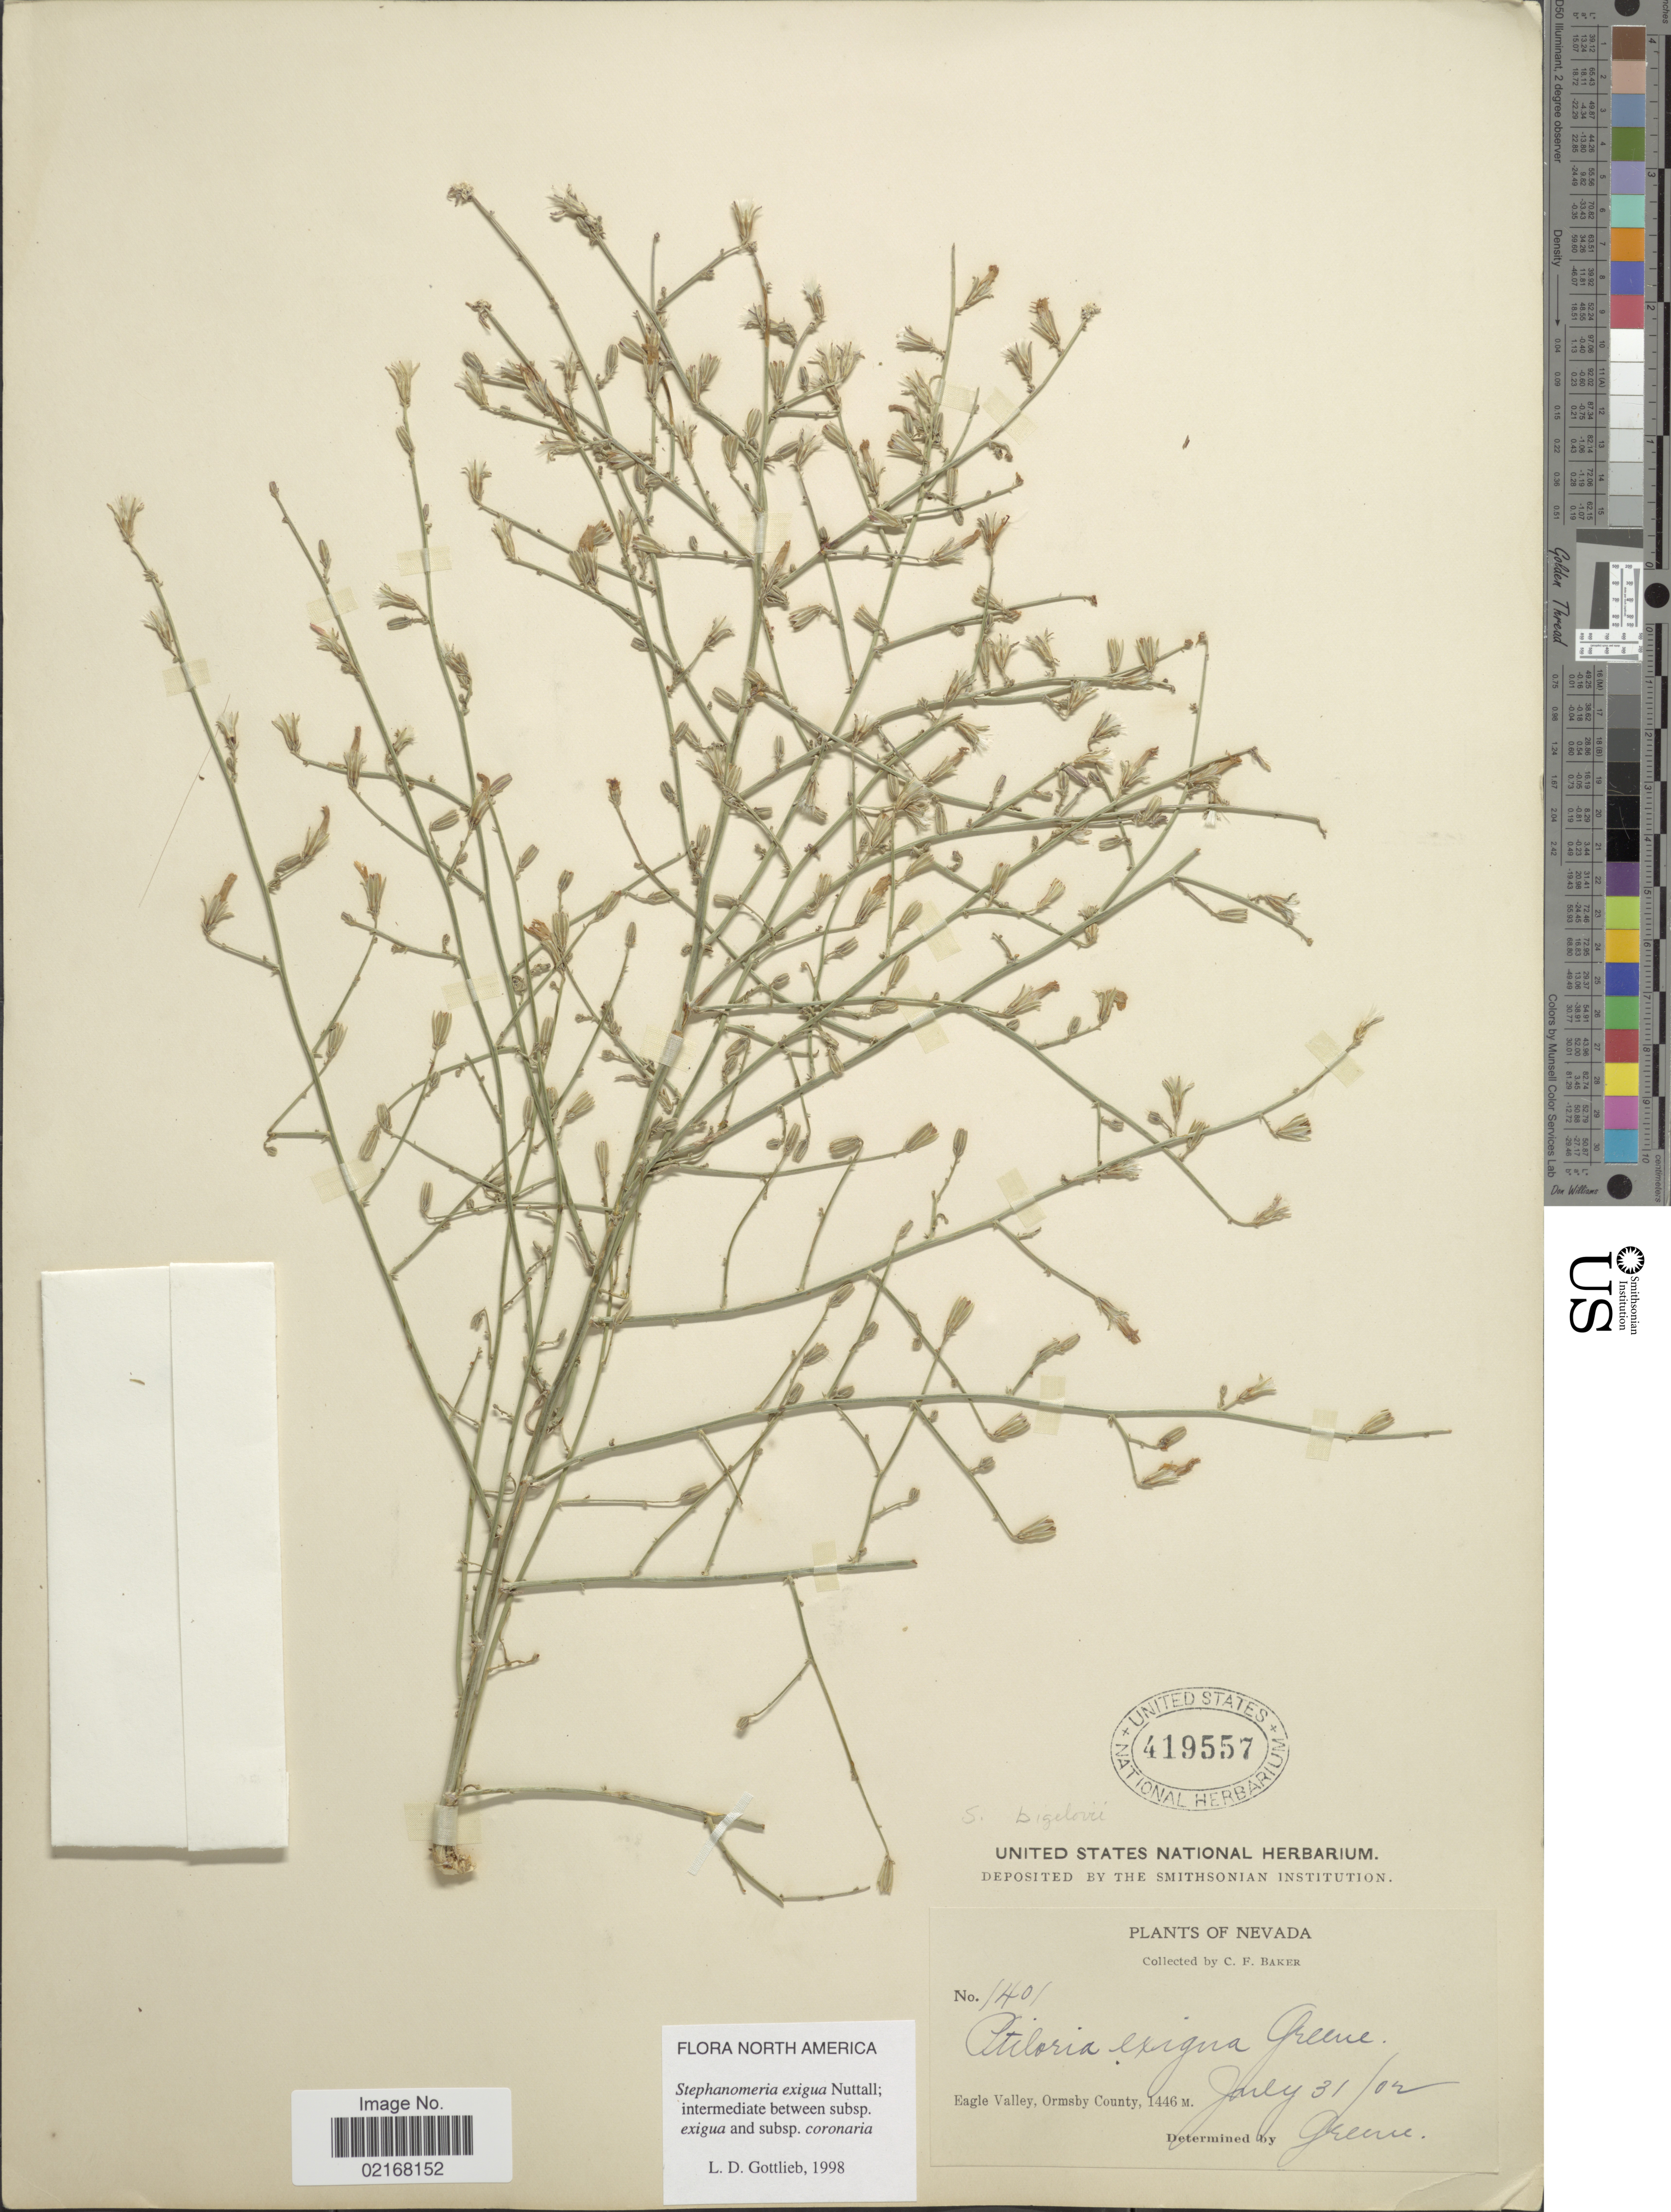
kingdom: Plantae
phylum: Tracheophyta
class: Magnoliopsida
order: Asterales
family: Asteraceae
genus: Stephanomeria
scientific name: Stephanomeria exigua subsp. coronaria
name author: (Greene) Gottlieb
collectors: C. F. Baker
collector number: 1401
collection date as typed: Transcribed d/m/y: 31/7/02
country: United States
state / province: Nevada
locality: Eagle Valley, Ormsby County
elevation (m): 1446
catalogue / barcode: US 419557